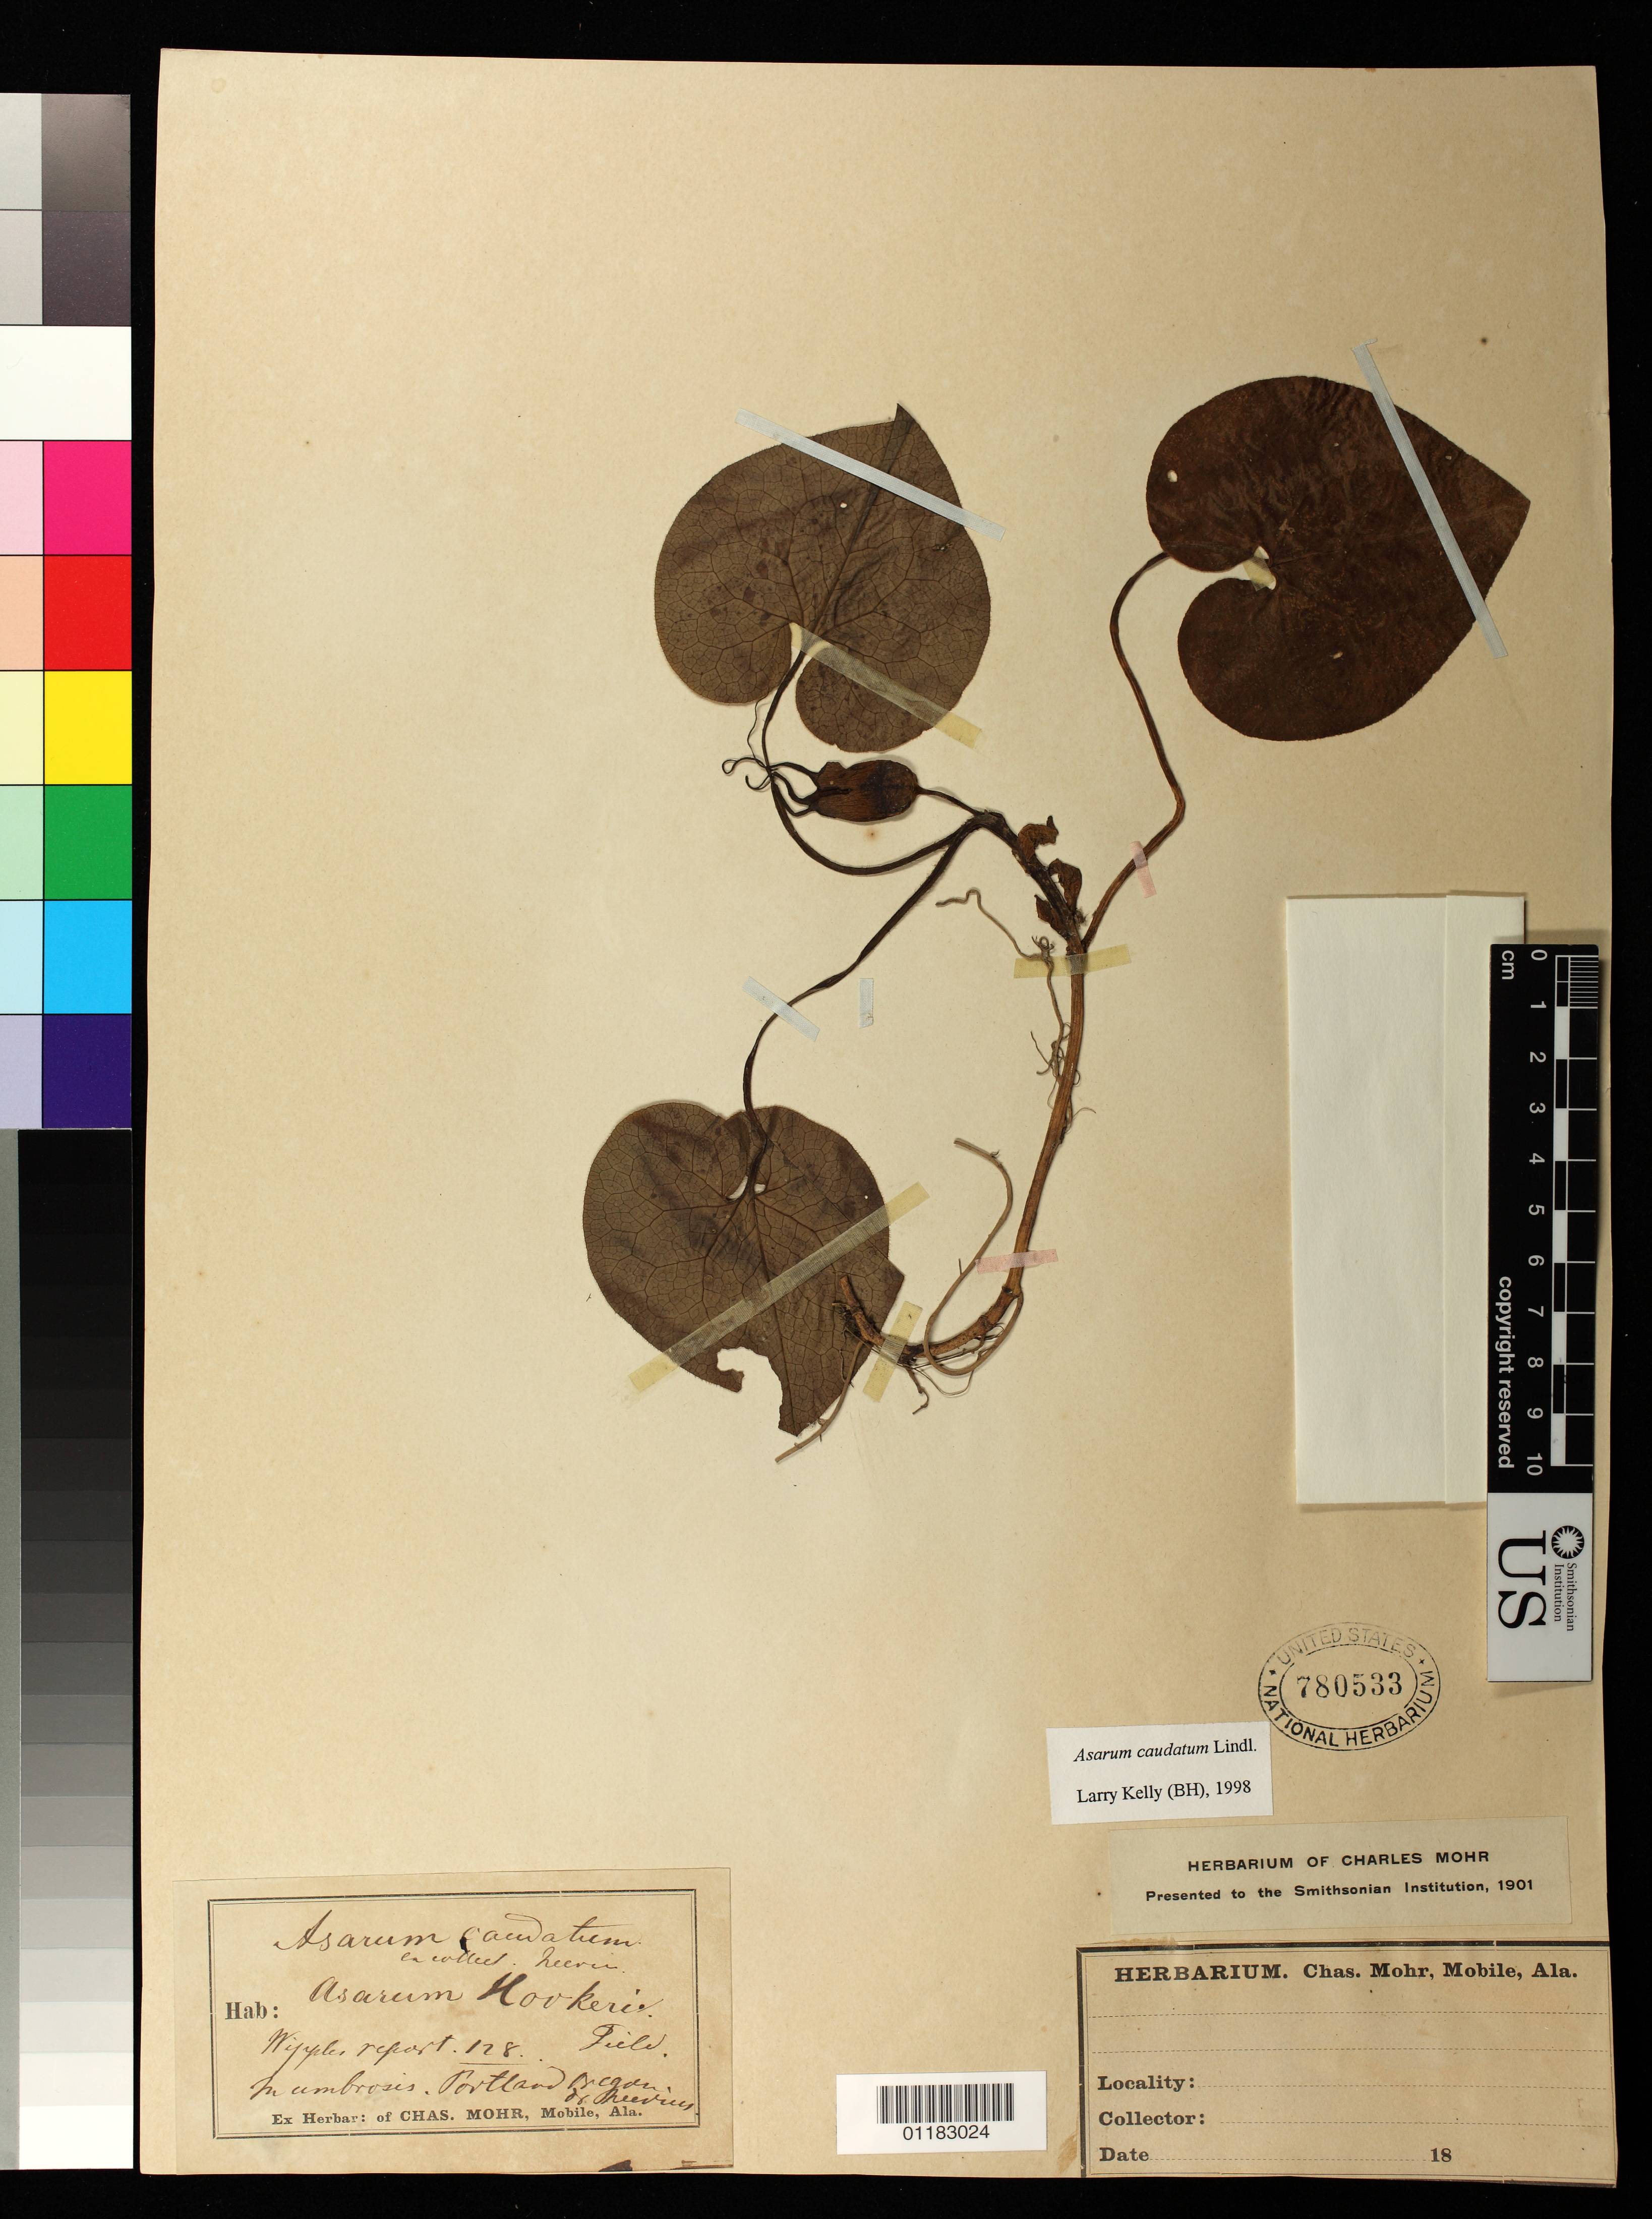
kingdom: Plantae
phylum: Tracheophyta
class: Magnoliopsida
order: Piperales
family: Aristolochiaceae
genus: Asarum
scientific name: Asarum caudatum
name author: Lindl.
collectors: C. T. Mohr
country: United States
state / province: Oregon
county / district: Multnomah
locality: Portland, Multnomah County.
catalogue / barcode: US 780533